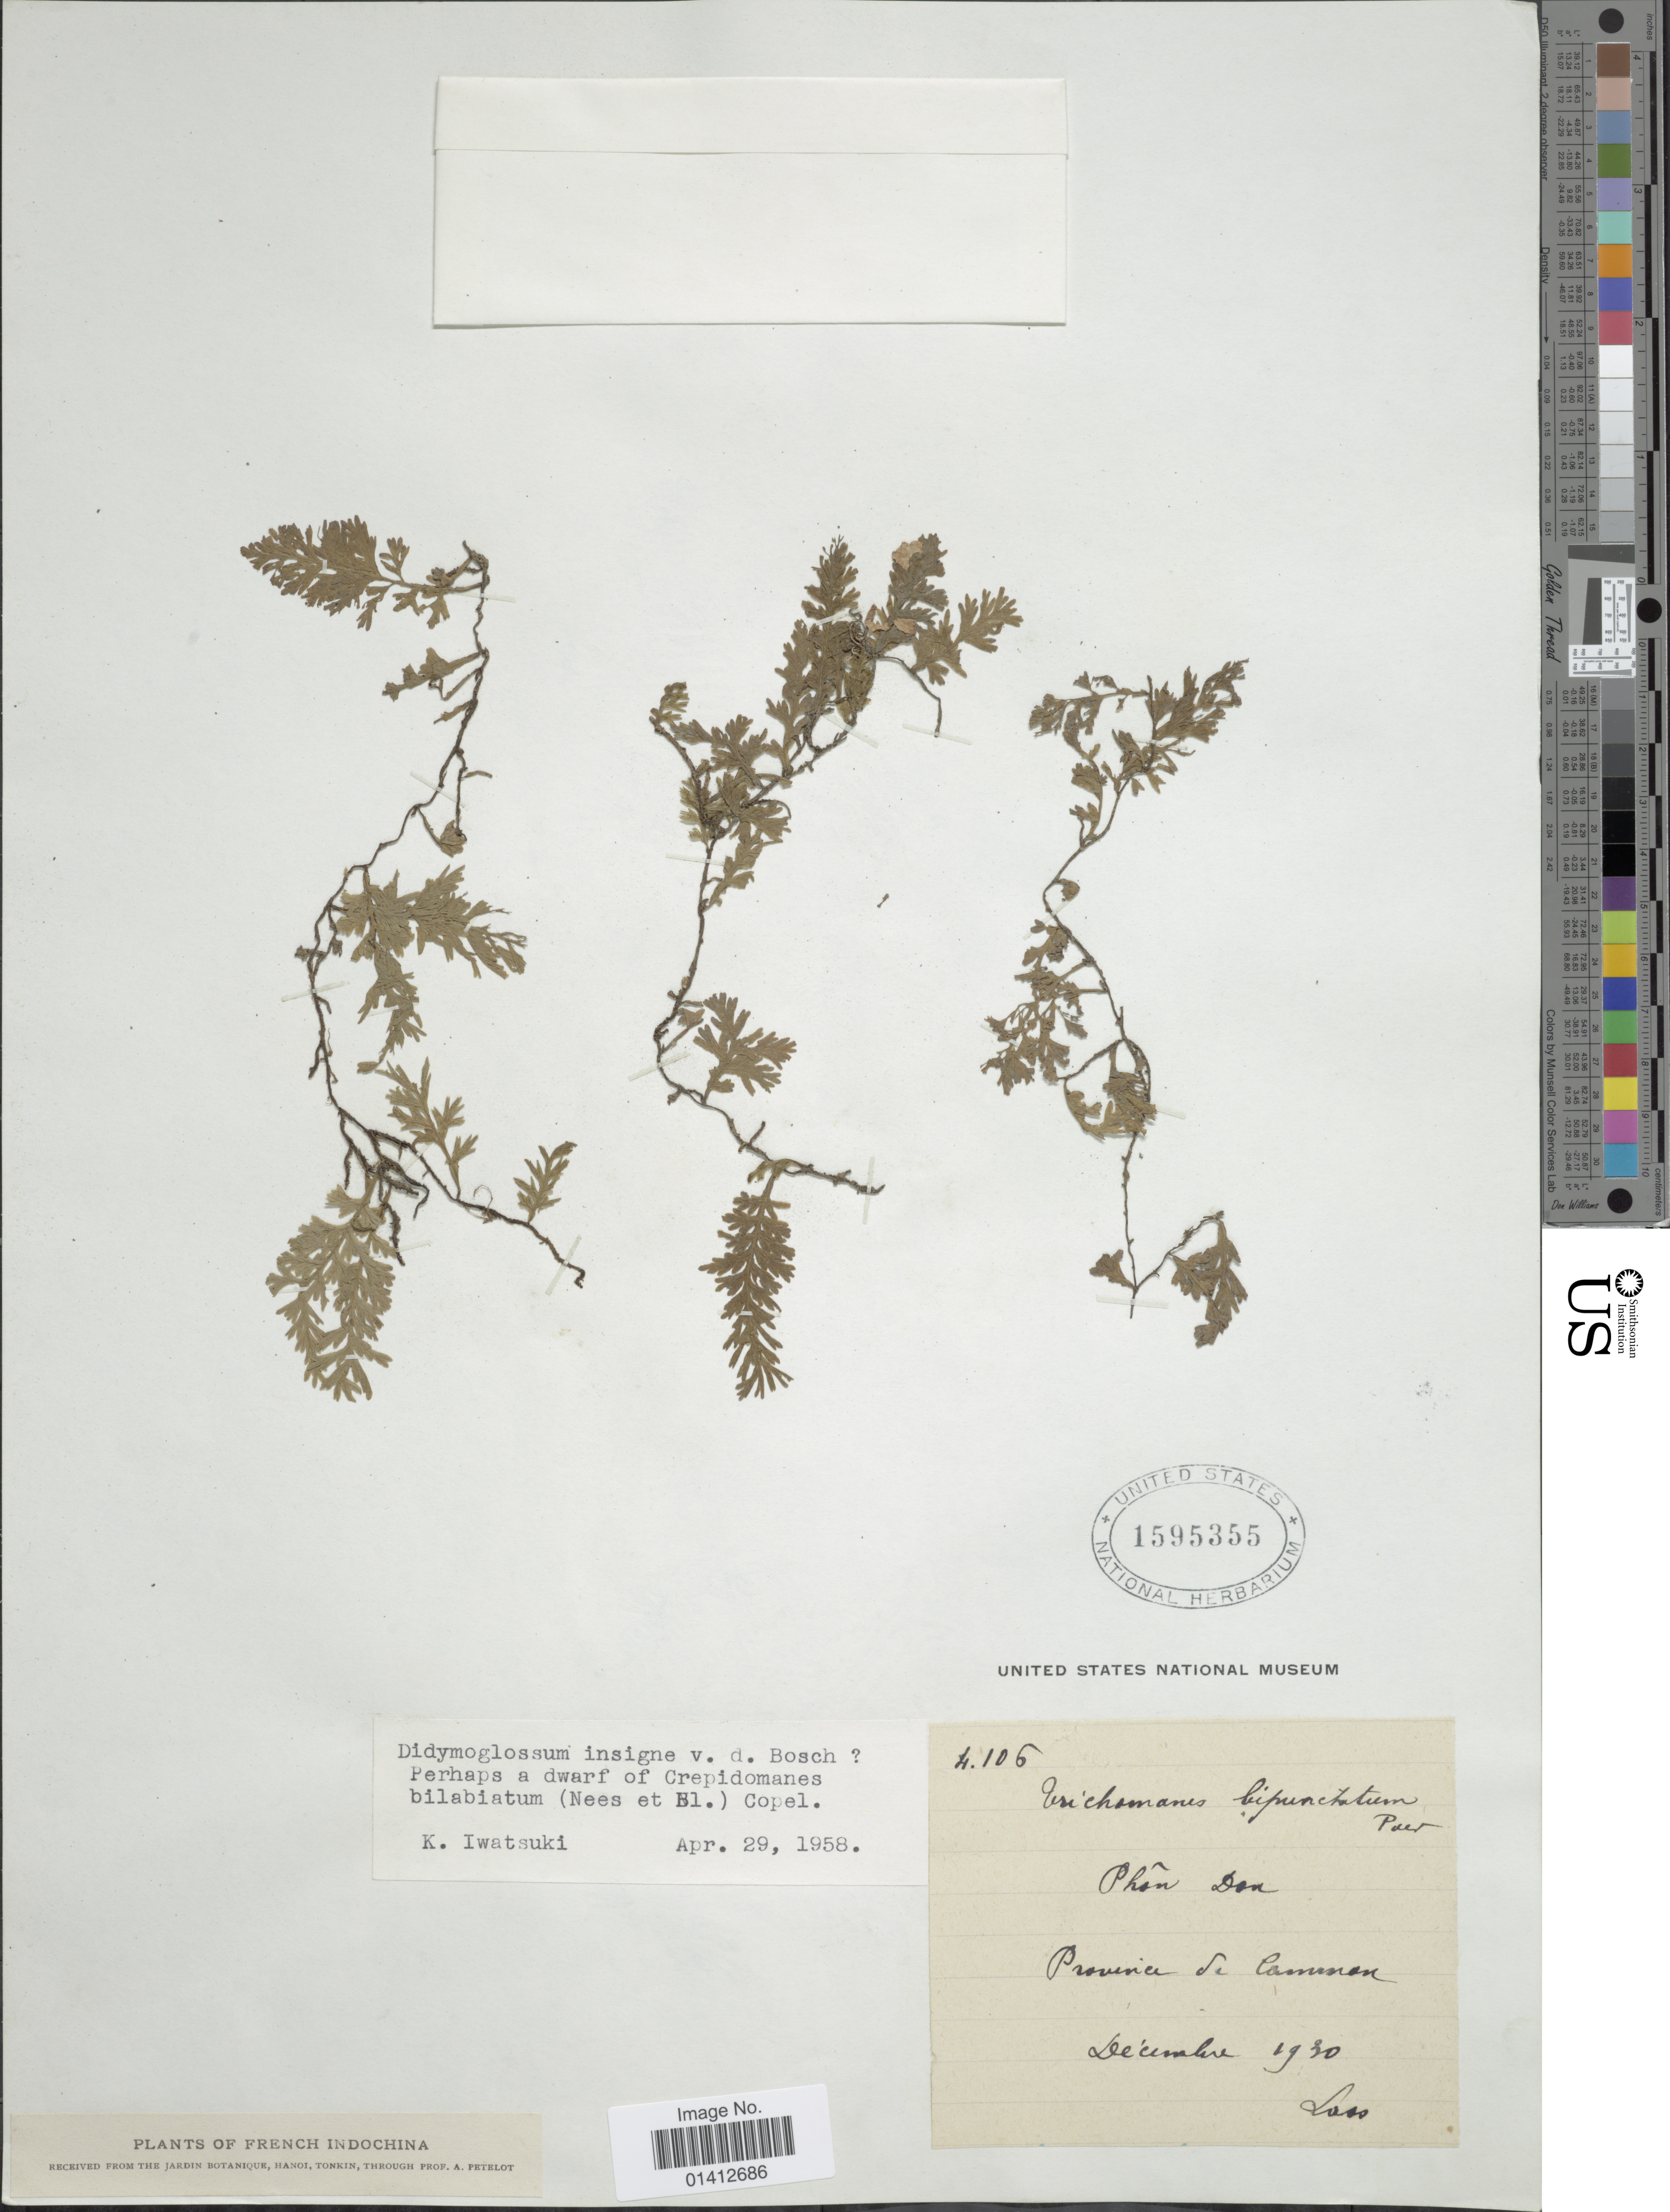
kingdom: Plantae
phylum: Tracheophyta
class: Polypodiopsida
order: Hymenophyllales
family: Hymenophyllaceae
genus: Crepidomanes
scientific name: Crepidomanes insigne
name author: (Bosch) C.X. Fu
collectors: Loss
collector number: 4106*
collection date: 1930-12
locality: Phôn Dan, province de common [interpreted]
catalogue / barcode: US 1595355